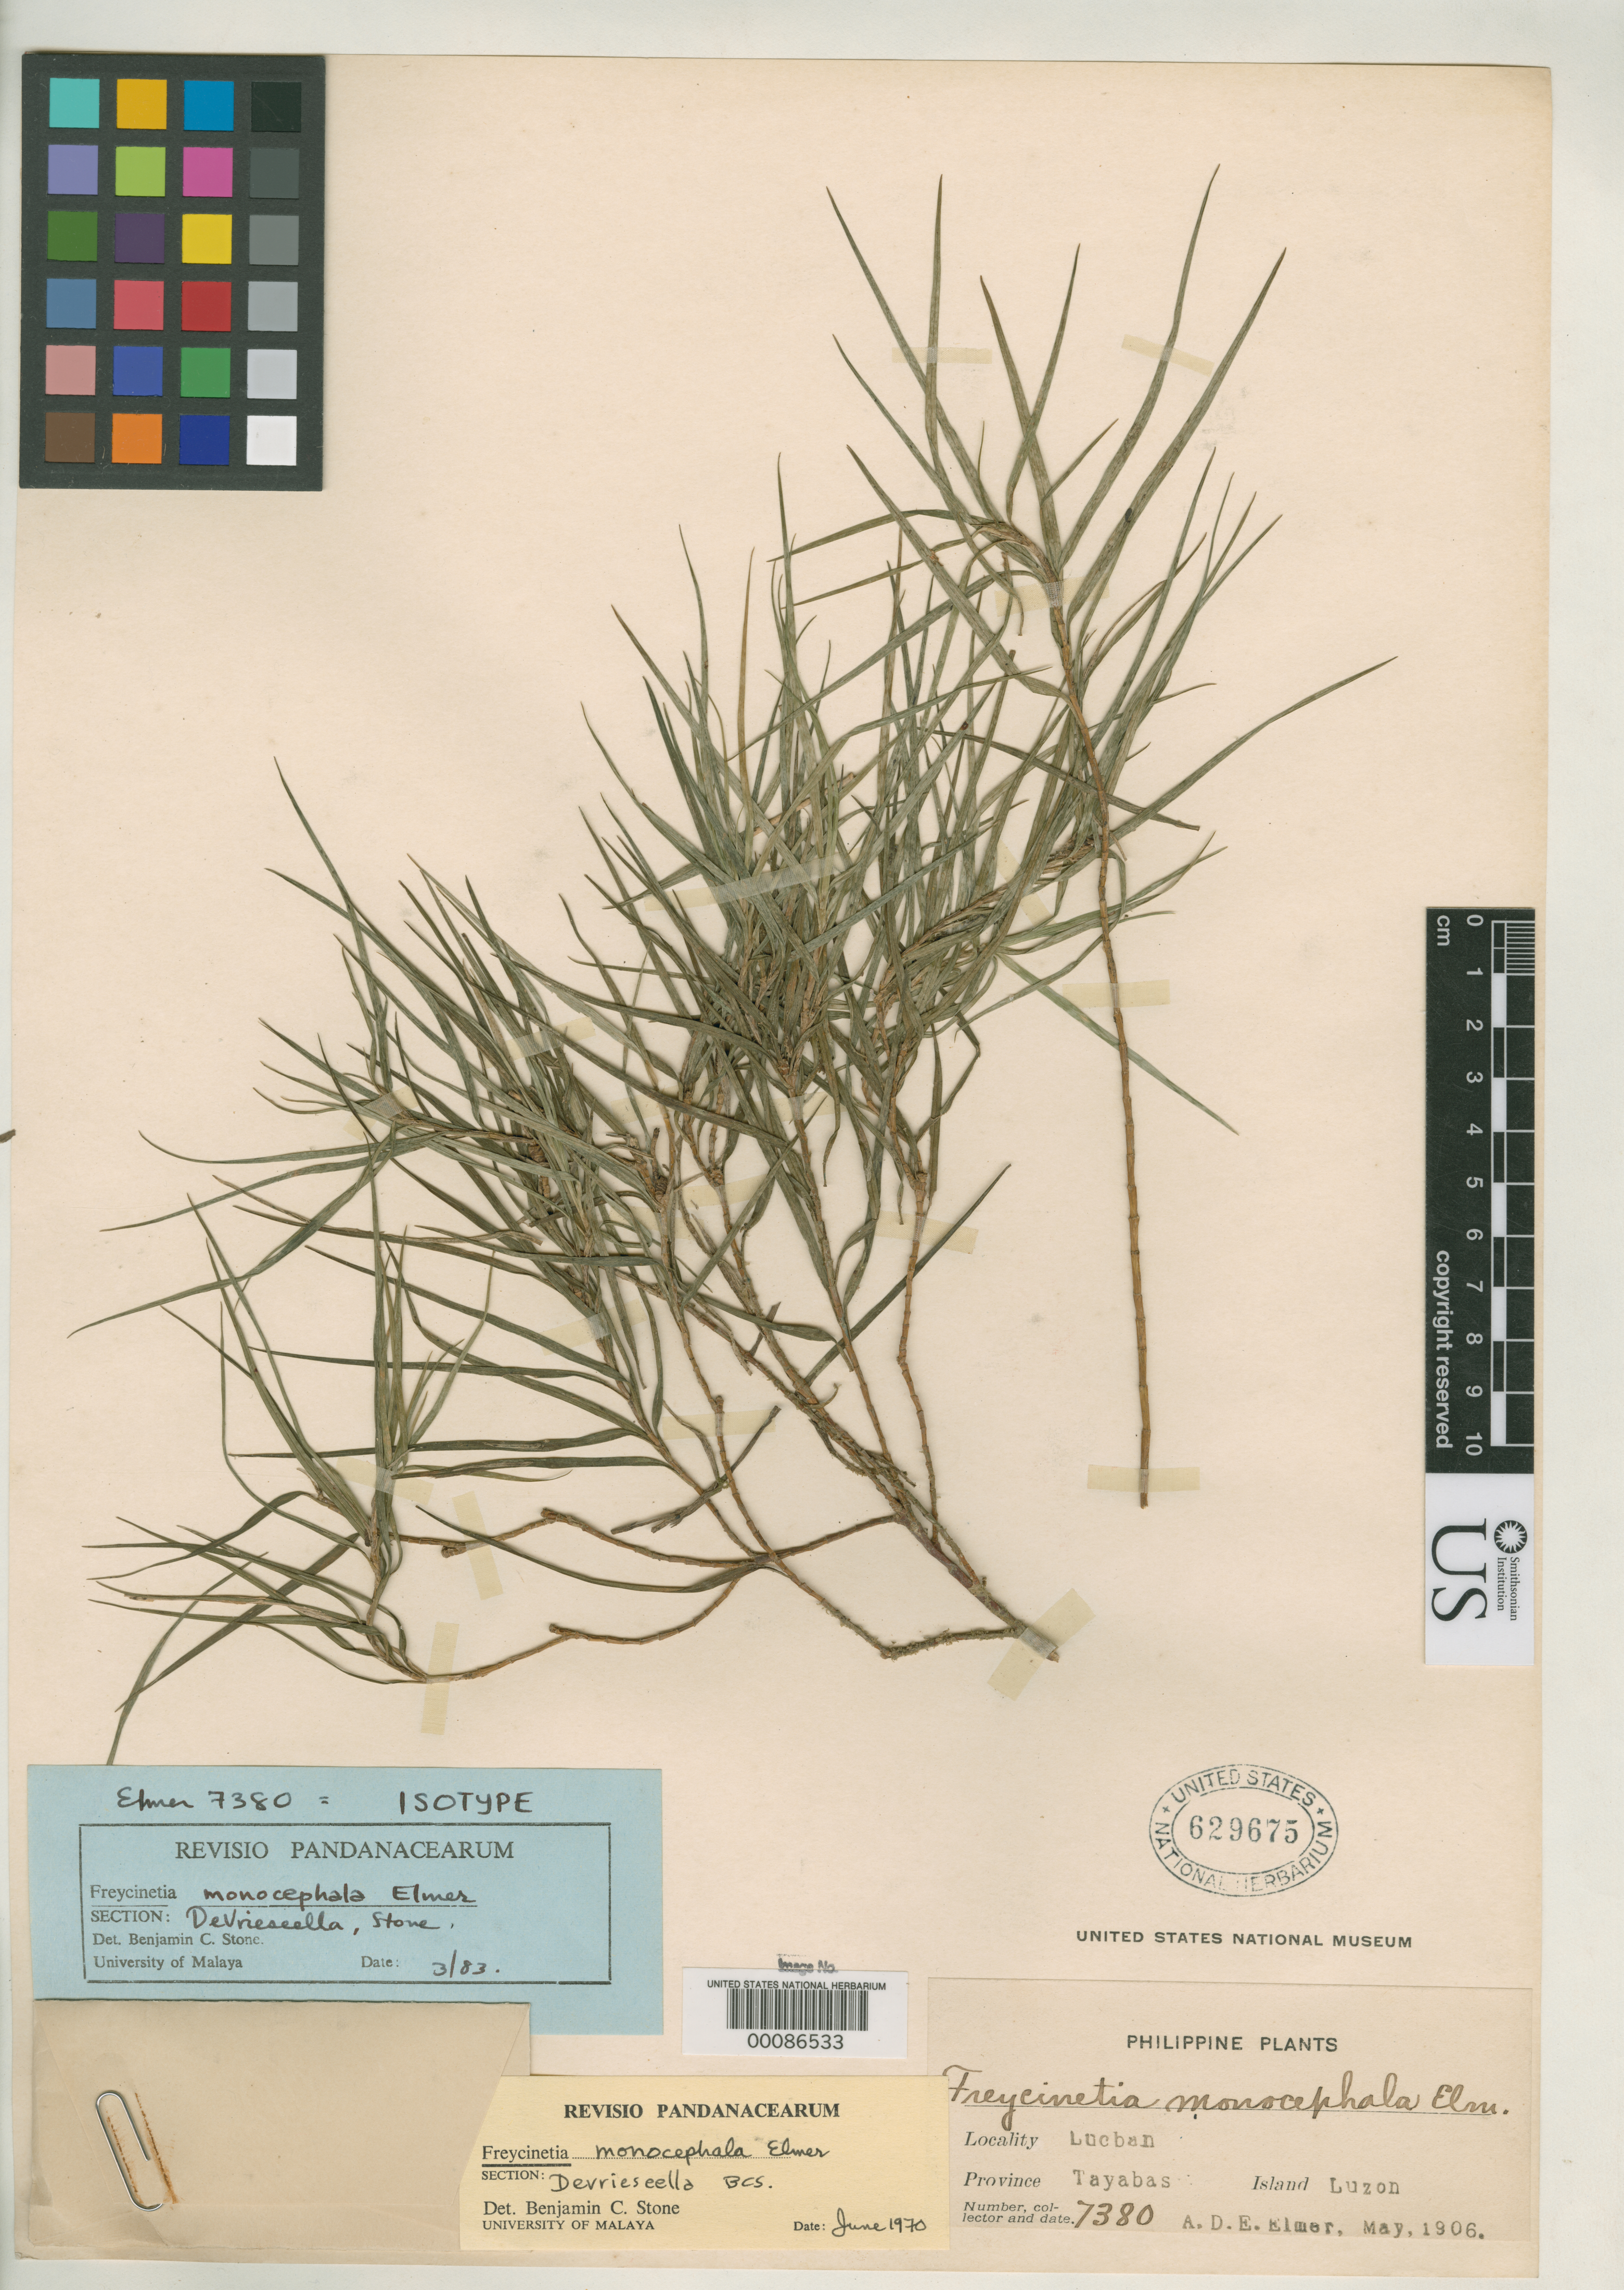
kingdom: Plantae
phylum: Tracheophyta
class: Liliopsida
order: Pandanales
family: Pandanaceae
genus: Freycinetia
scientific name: Freycinetia monocephala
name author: Elmer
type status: Isotype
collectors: A. D. E. Elmer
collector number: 7380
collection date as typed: May 1906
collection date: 1906-05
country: Philippines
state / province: Calabarzon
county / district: Quezon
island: Luzon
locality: Mt. Banahao.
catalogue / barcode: US 629675